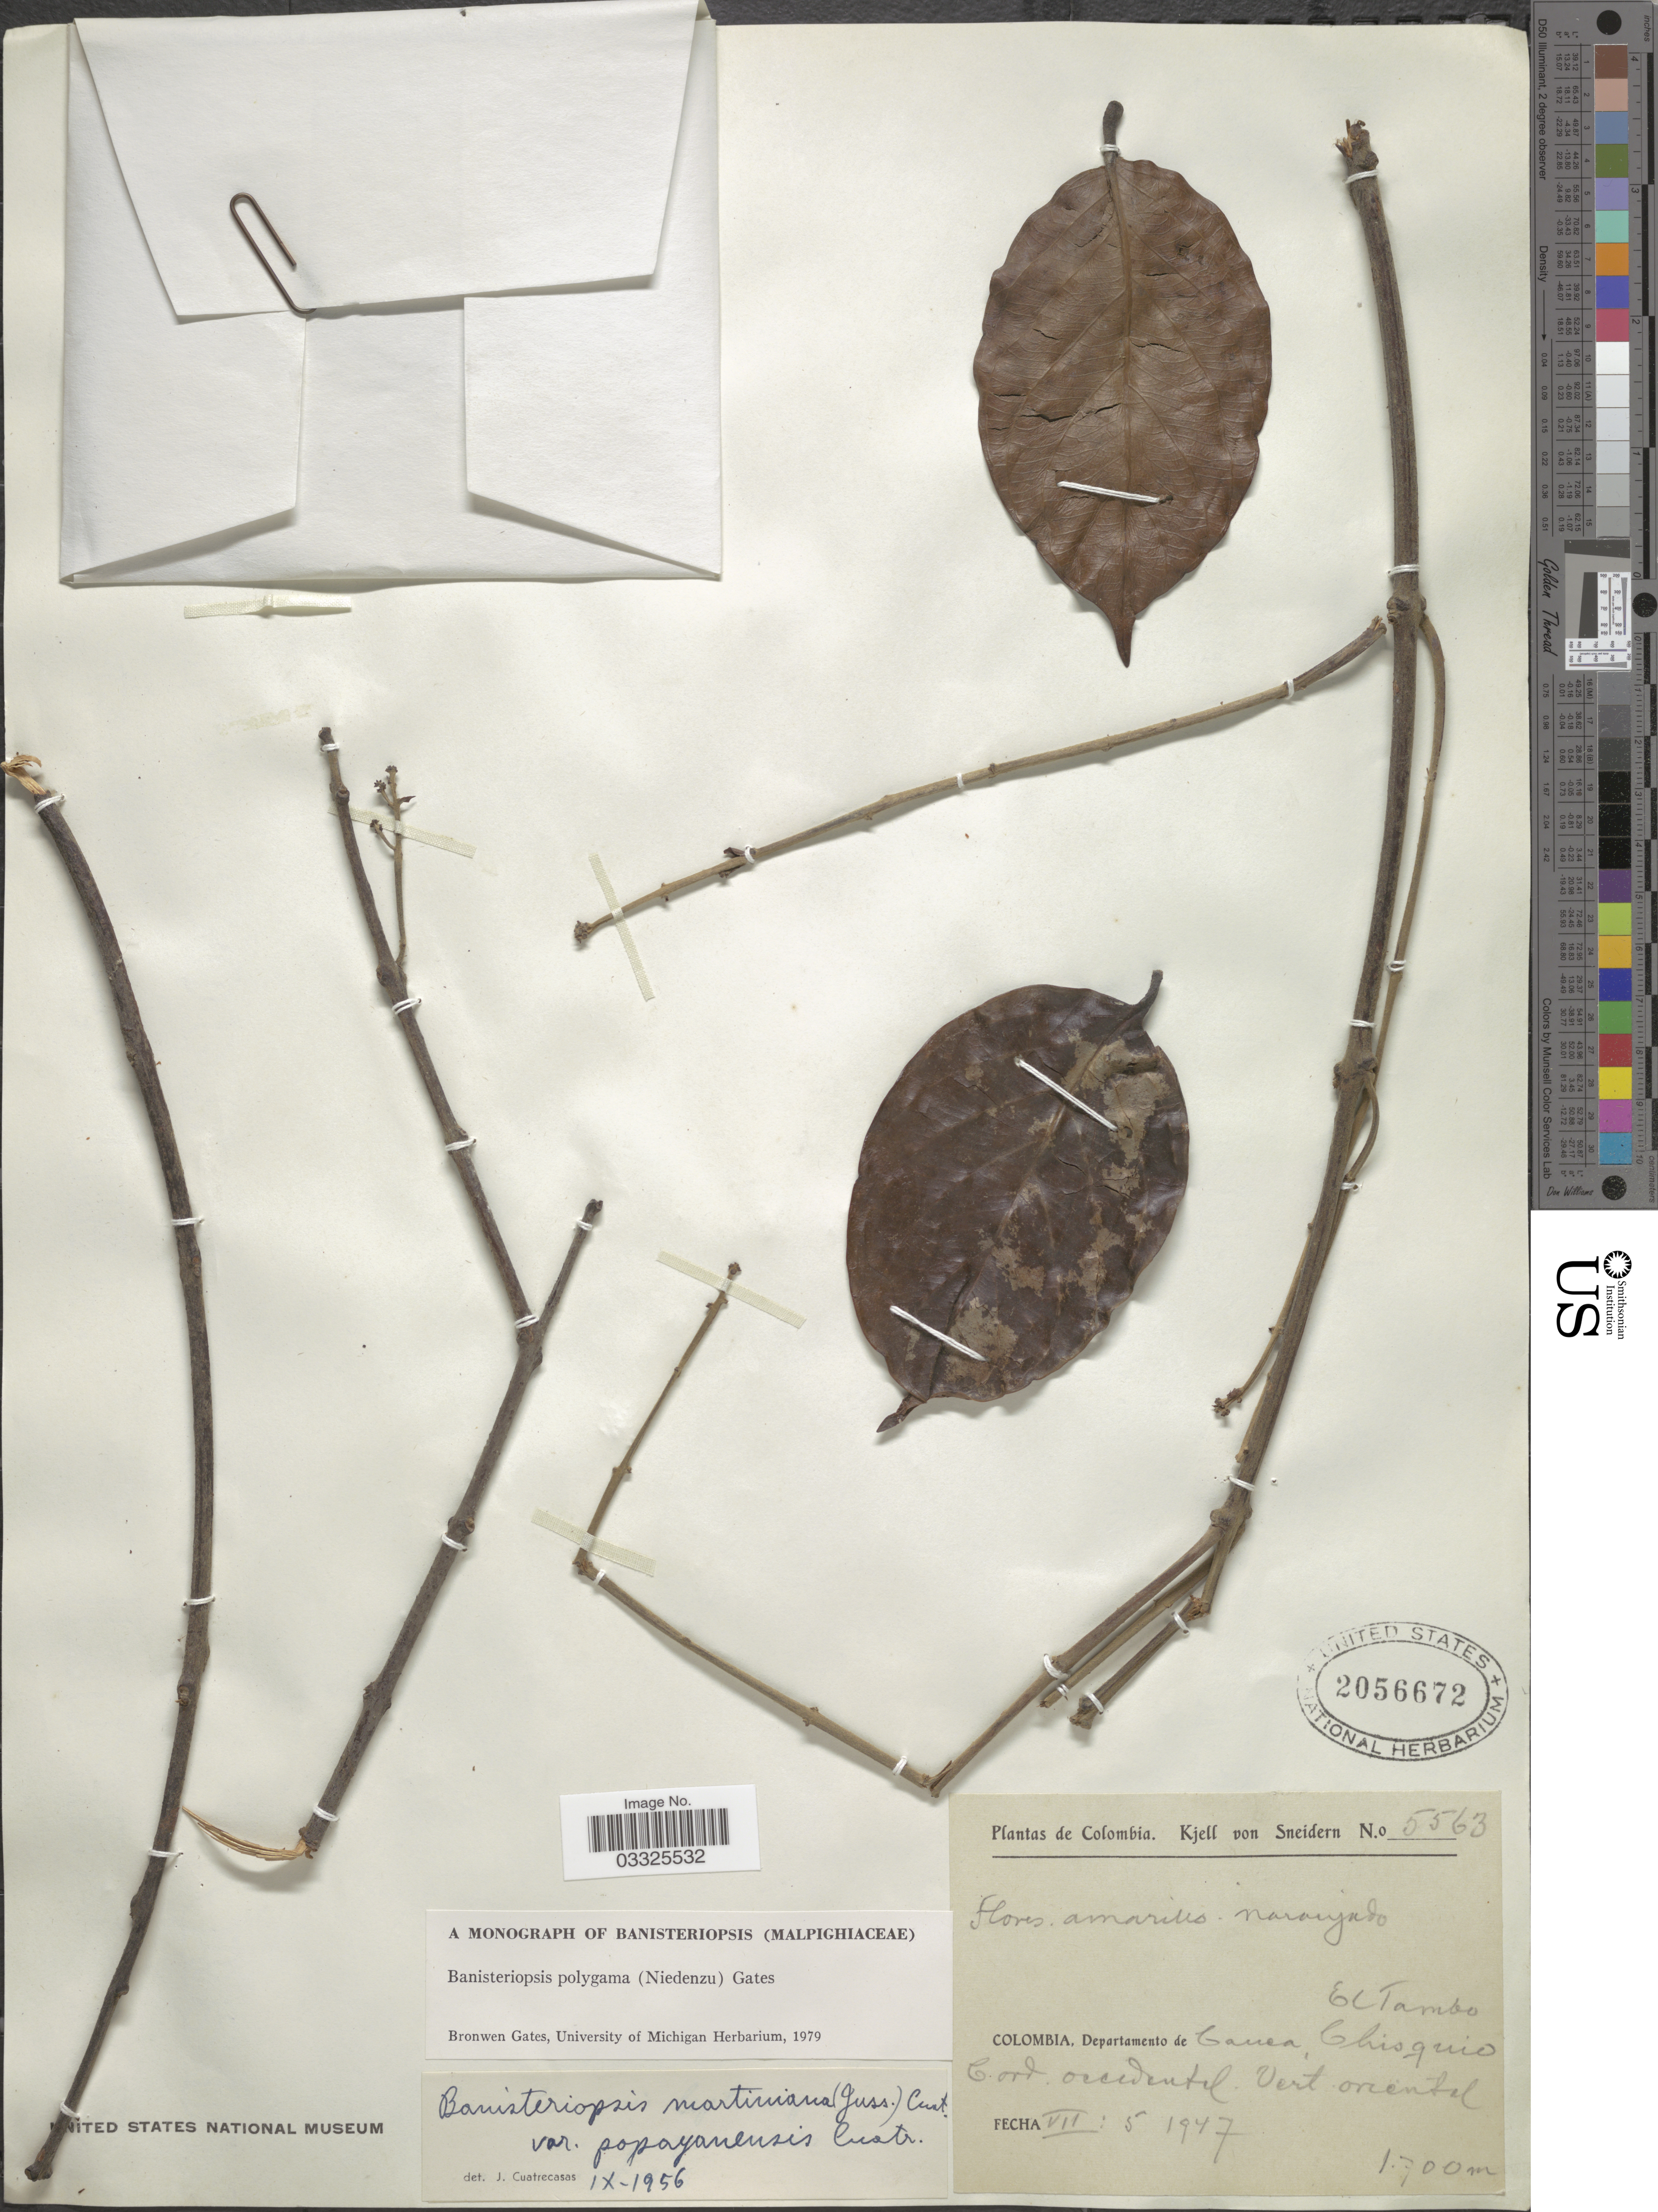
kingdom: Plantae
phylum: Tracheophyta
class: Magnoliopsida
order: Malpighiales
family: Malpighiaceae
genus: Banisteriopsis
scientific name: Banisteriopsis polygama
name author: (Nied.) B. Gates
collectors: K. von Sneidern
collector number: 5563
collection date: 1947-07-05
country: Colombia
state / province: Cauca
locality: Departamento de Cauca, Chisquio. Cord. occidental. Vert. oriental.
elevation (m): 1700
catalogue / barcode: US 2056672